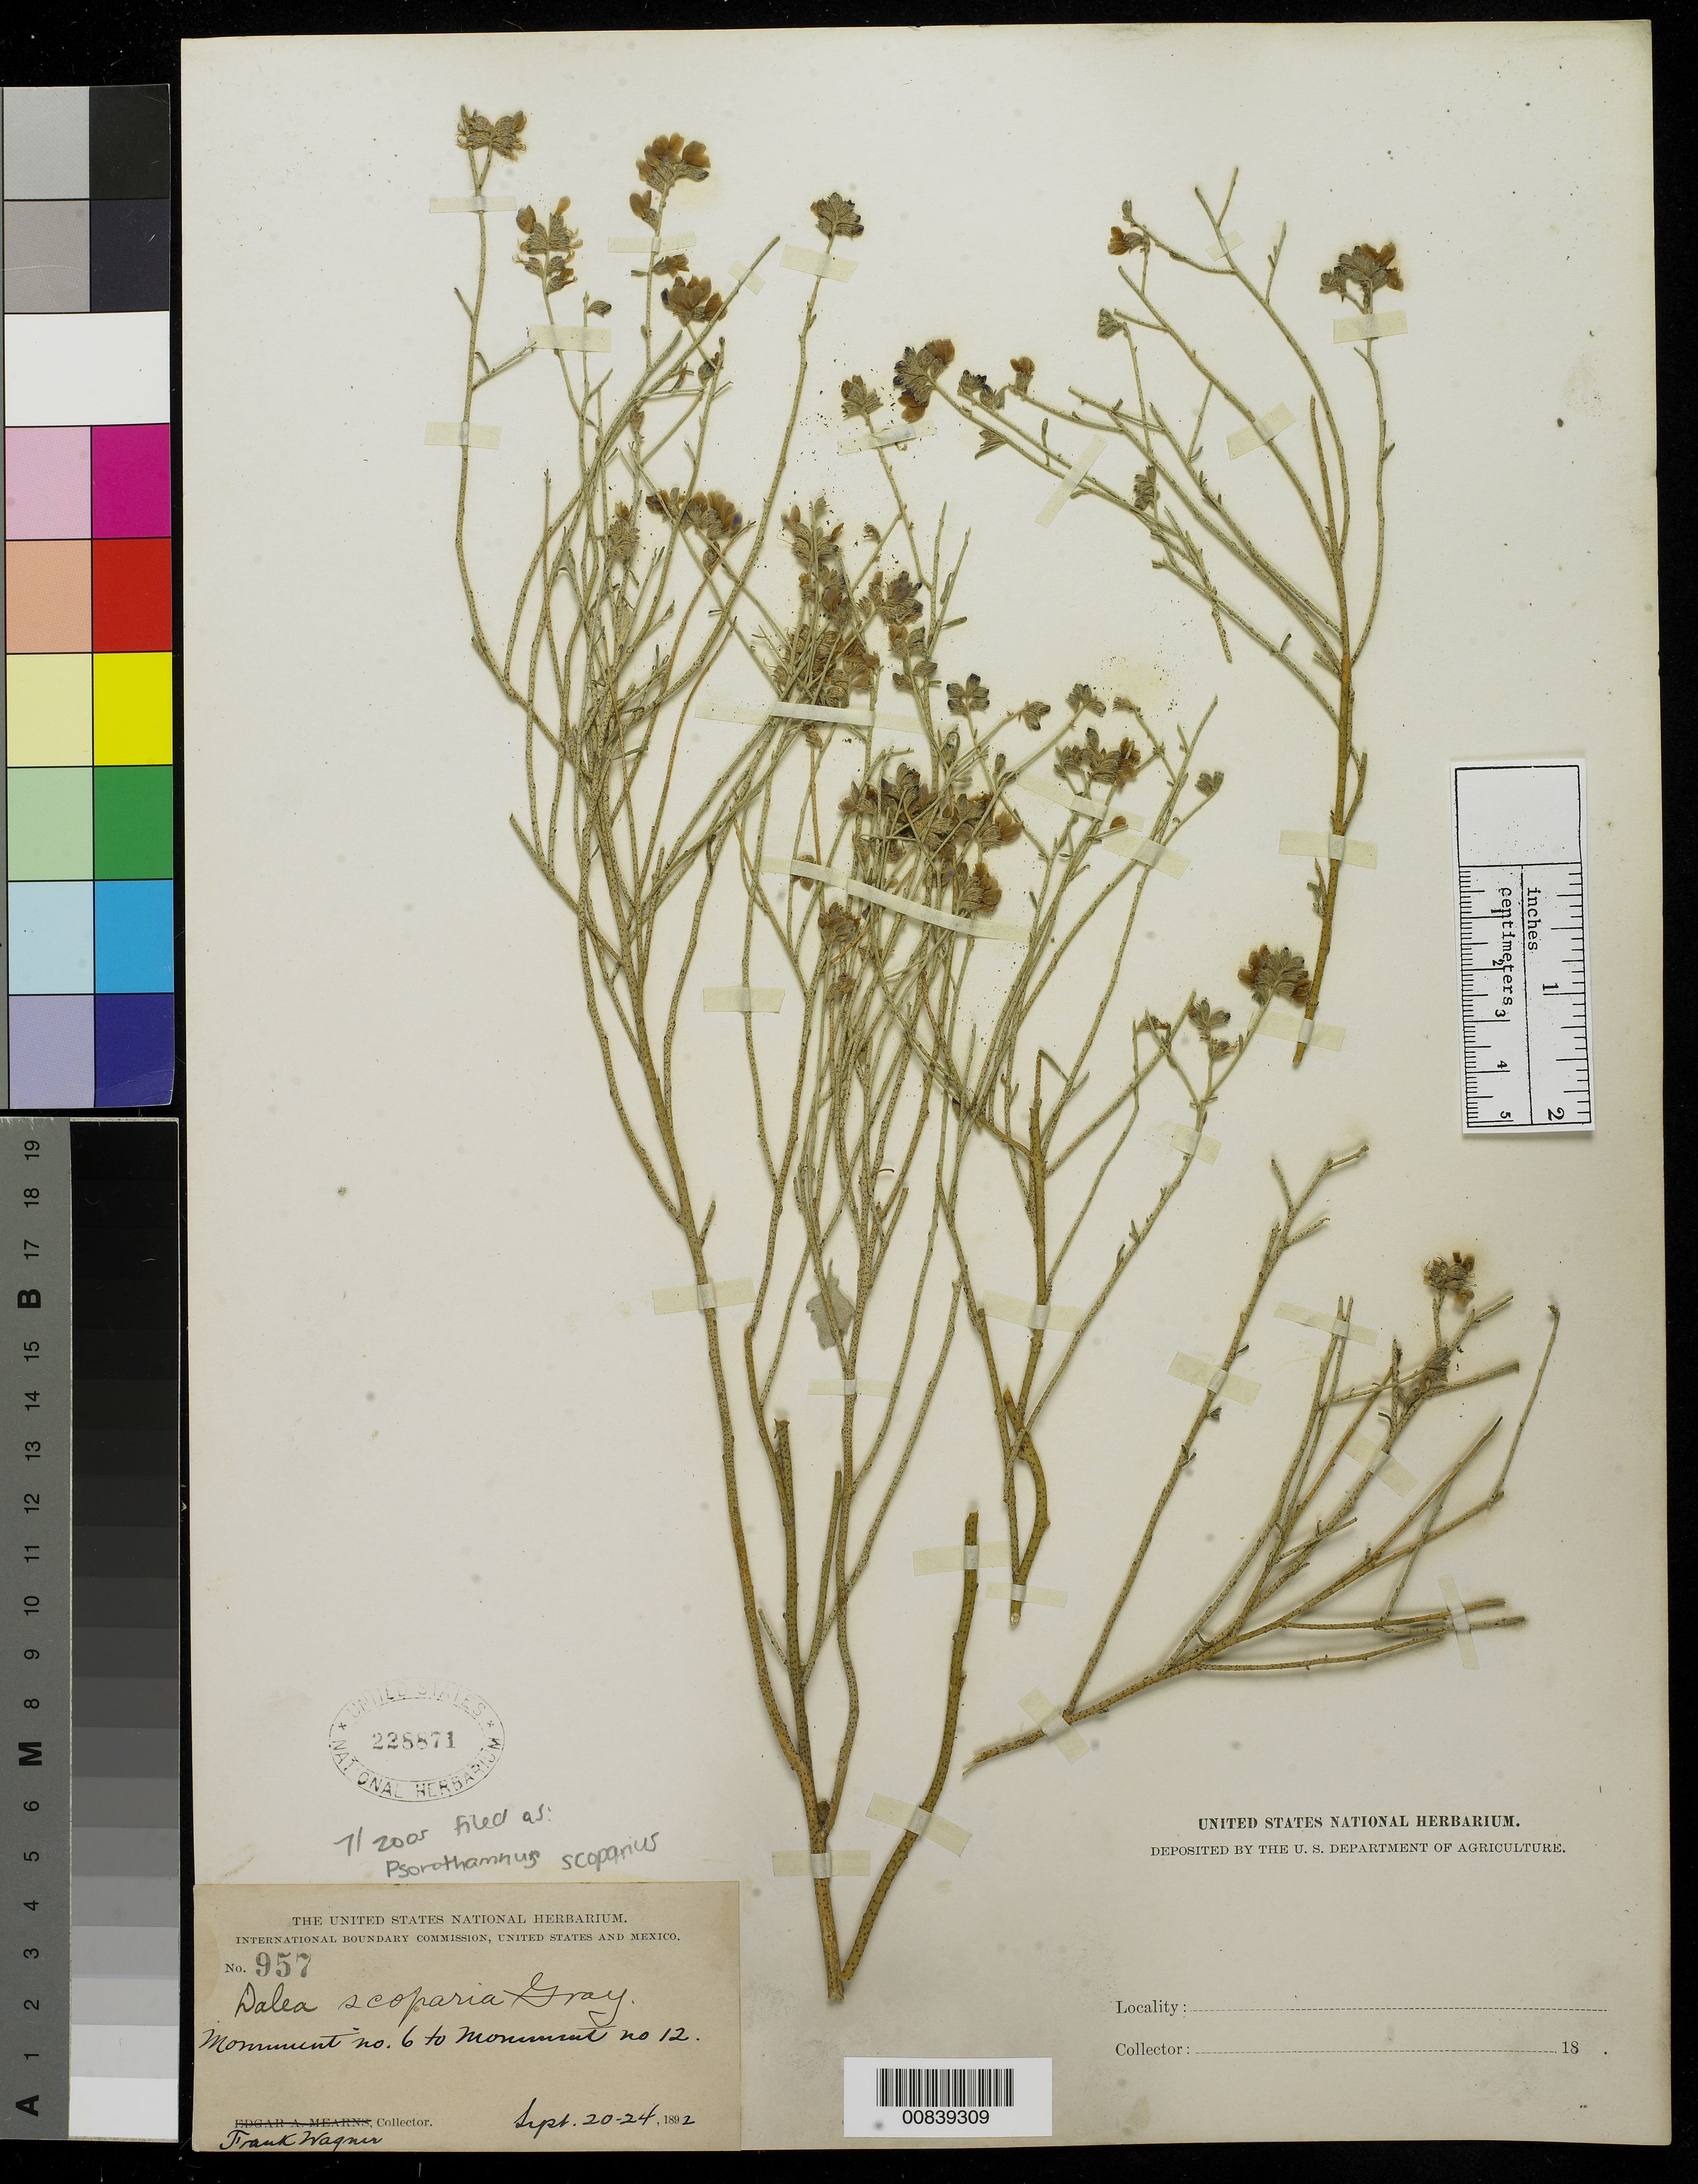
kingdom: Plantae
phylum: Tracheophyta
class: Magnoliopsida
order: Fabales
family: Fabaceae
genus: Psorothamnus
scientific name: Psorothamnus scoparius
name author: (A. Gray) Rydb.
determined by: Strong, M. T., (US), Smithsonian Institution - National Museum of Natural History (UNITED STATES)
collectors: F. Wagner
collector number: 957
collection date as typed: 20 Sep 1892 to 24 Sep 1892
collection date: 1892-09-20/1892-09-24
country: United States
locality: Monument no. 6 to Monument no. 12.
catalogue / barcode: US 228871